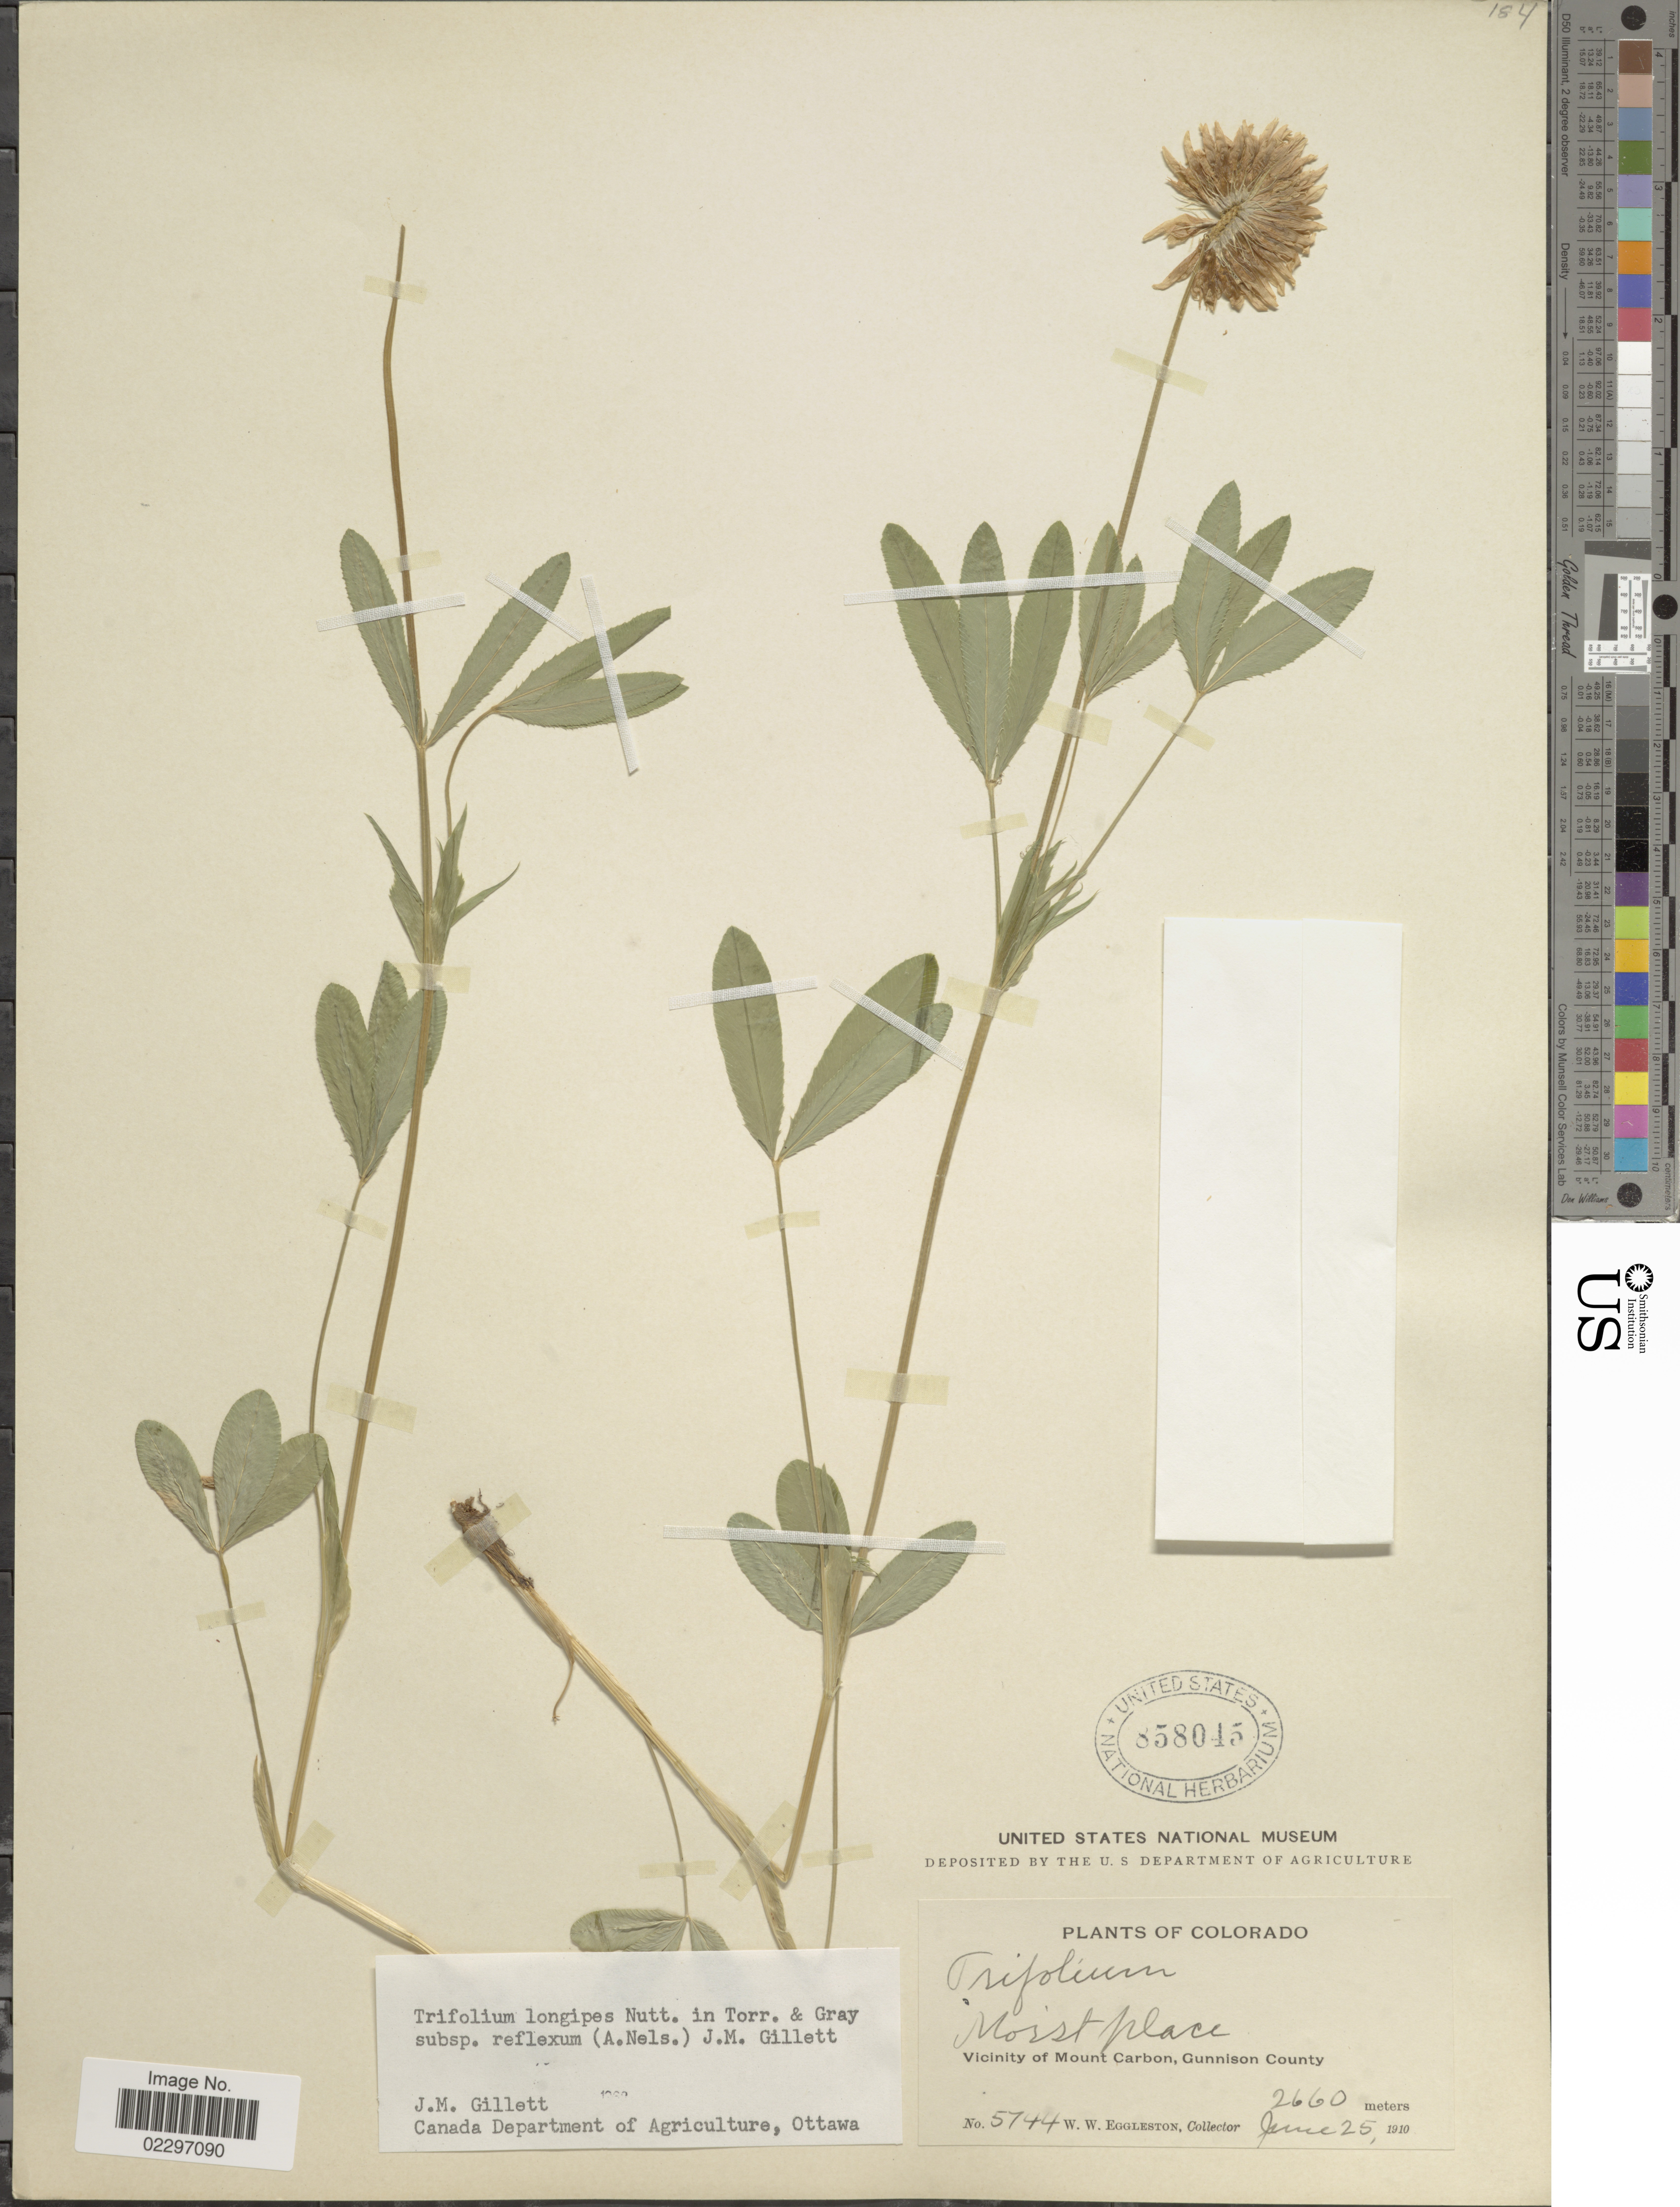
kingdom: Plantae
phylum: Tracheophyta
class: Magnoliopsida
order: Fabales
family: Fabaceae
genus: Trifolium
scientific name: Trifolium longipes subsp. reflexum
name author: (A. Nelson) J.M. Gillet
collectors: W. W. Eggleston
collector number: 5744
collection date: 1910-06-25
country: United States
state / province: Colorado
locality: Vicinity of Mount Carbon, Gunnison County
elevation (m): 2660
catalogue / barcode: US 858045